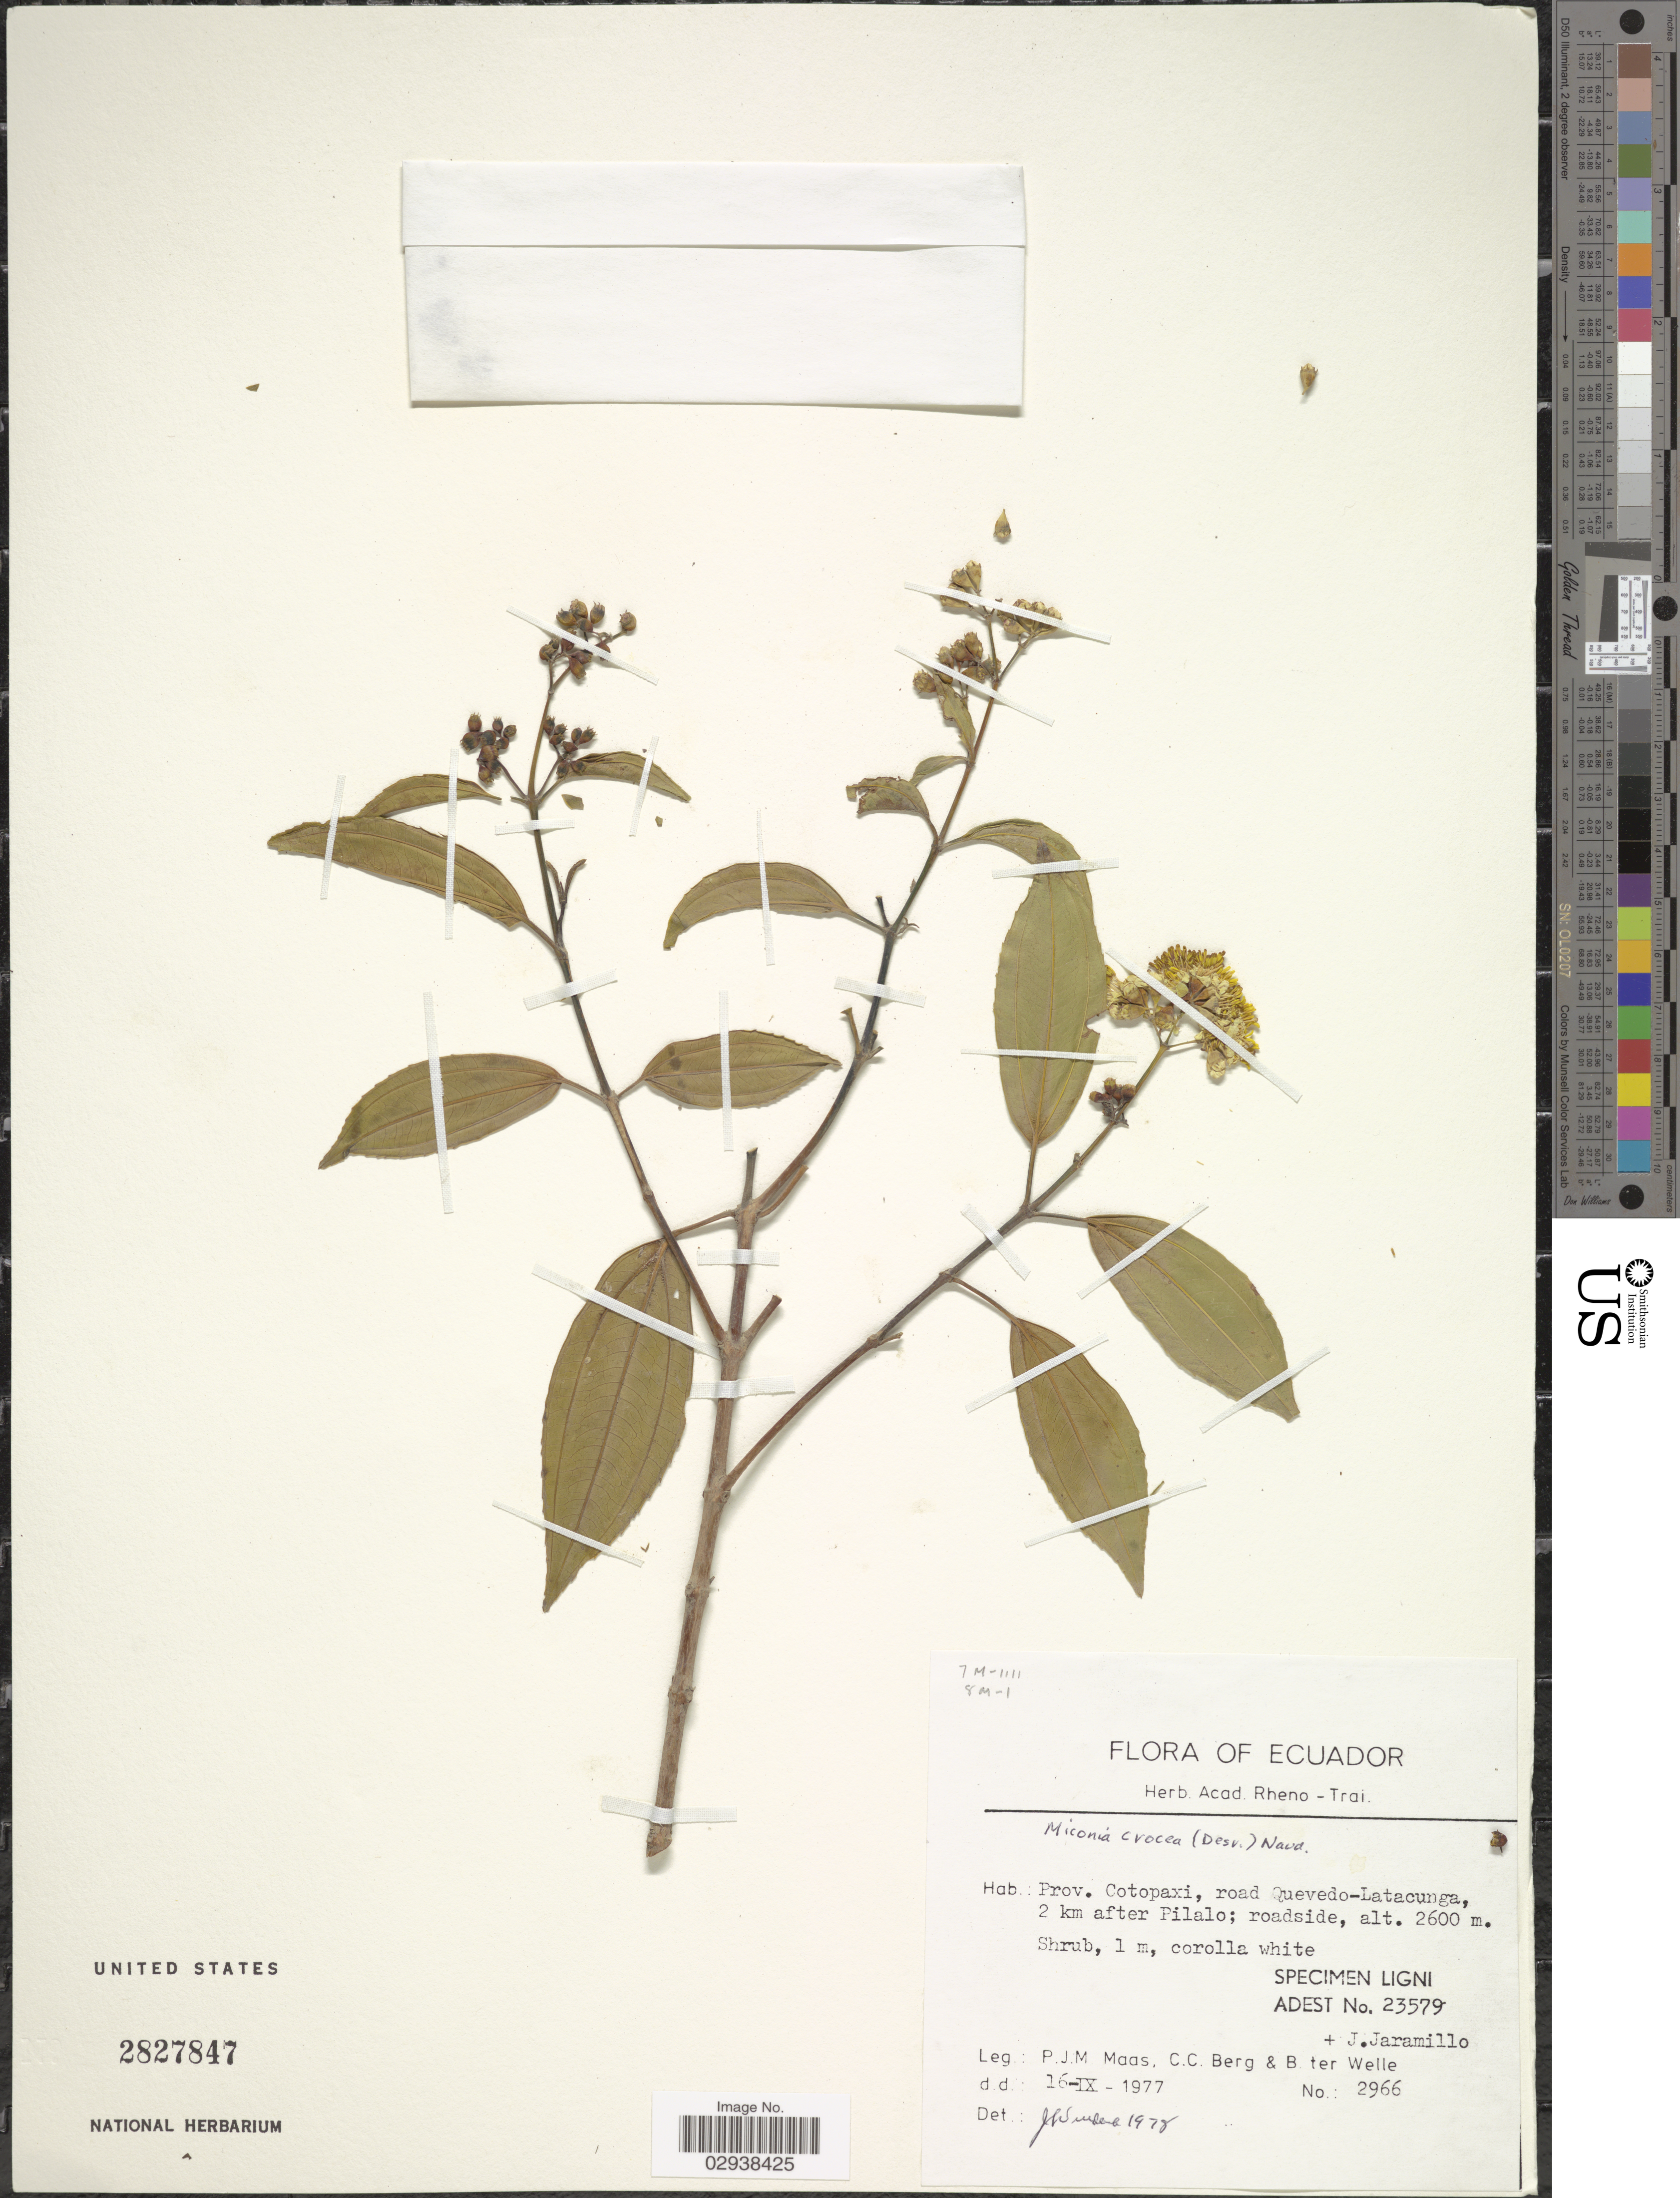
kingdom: Plantae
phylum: Tracheophyta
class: Magnoliopsida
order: Myrtales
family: Melastomataceae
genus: Miconia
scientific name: Miconia crocea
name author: (Desr.) Naudin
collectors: P. Maas, C. C. Berg & B. ter Welle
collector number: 2966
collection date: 1977-09-16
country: Ecuador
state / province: Cotopaxi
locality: road Quevedo-Latacunga, 2 km after Pilalo; roadside.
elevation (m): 2600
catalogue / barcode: US 2827847